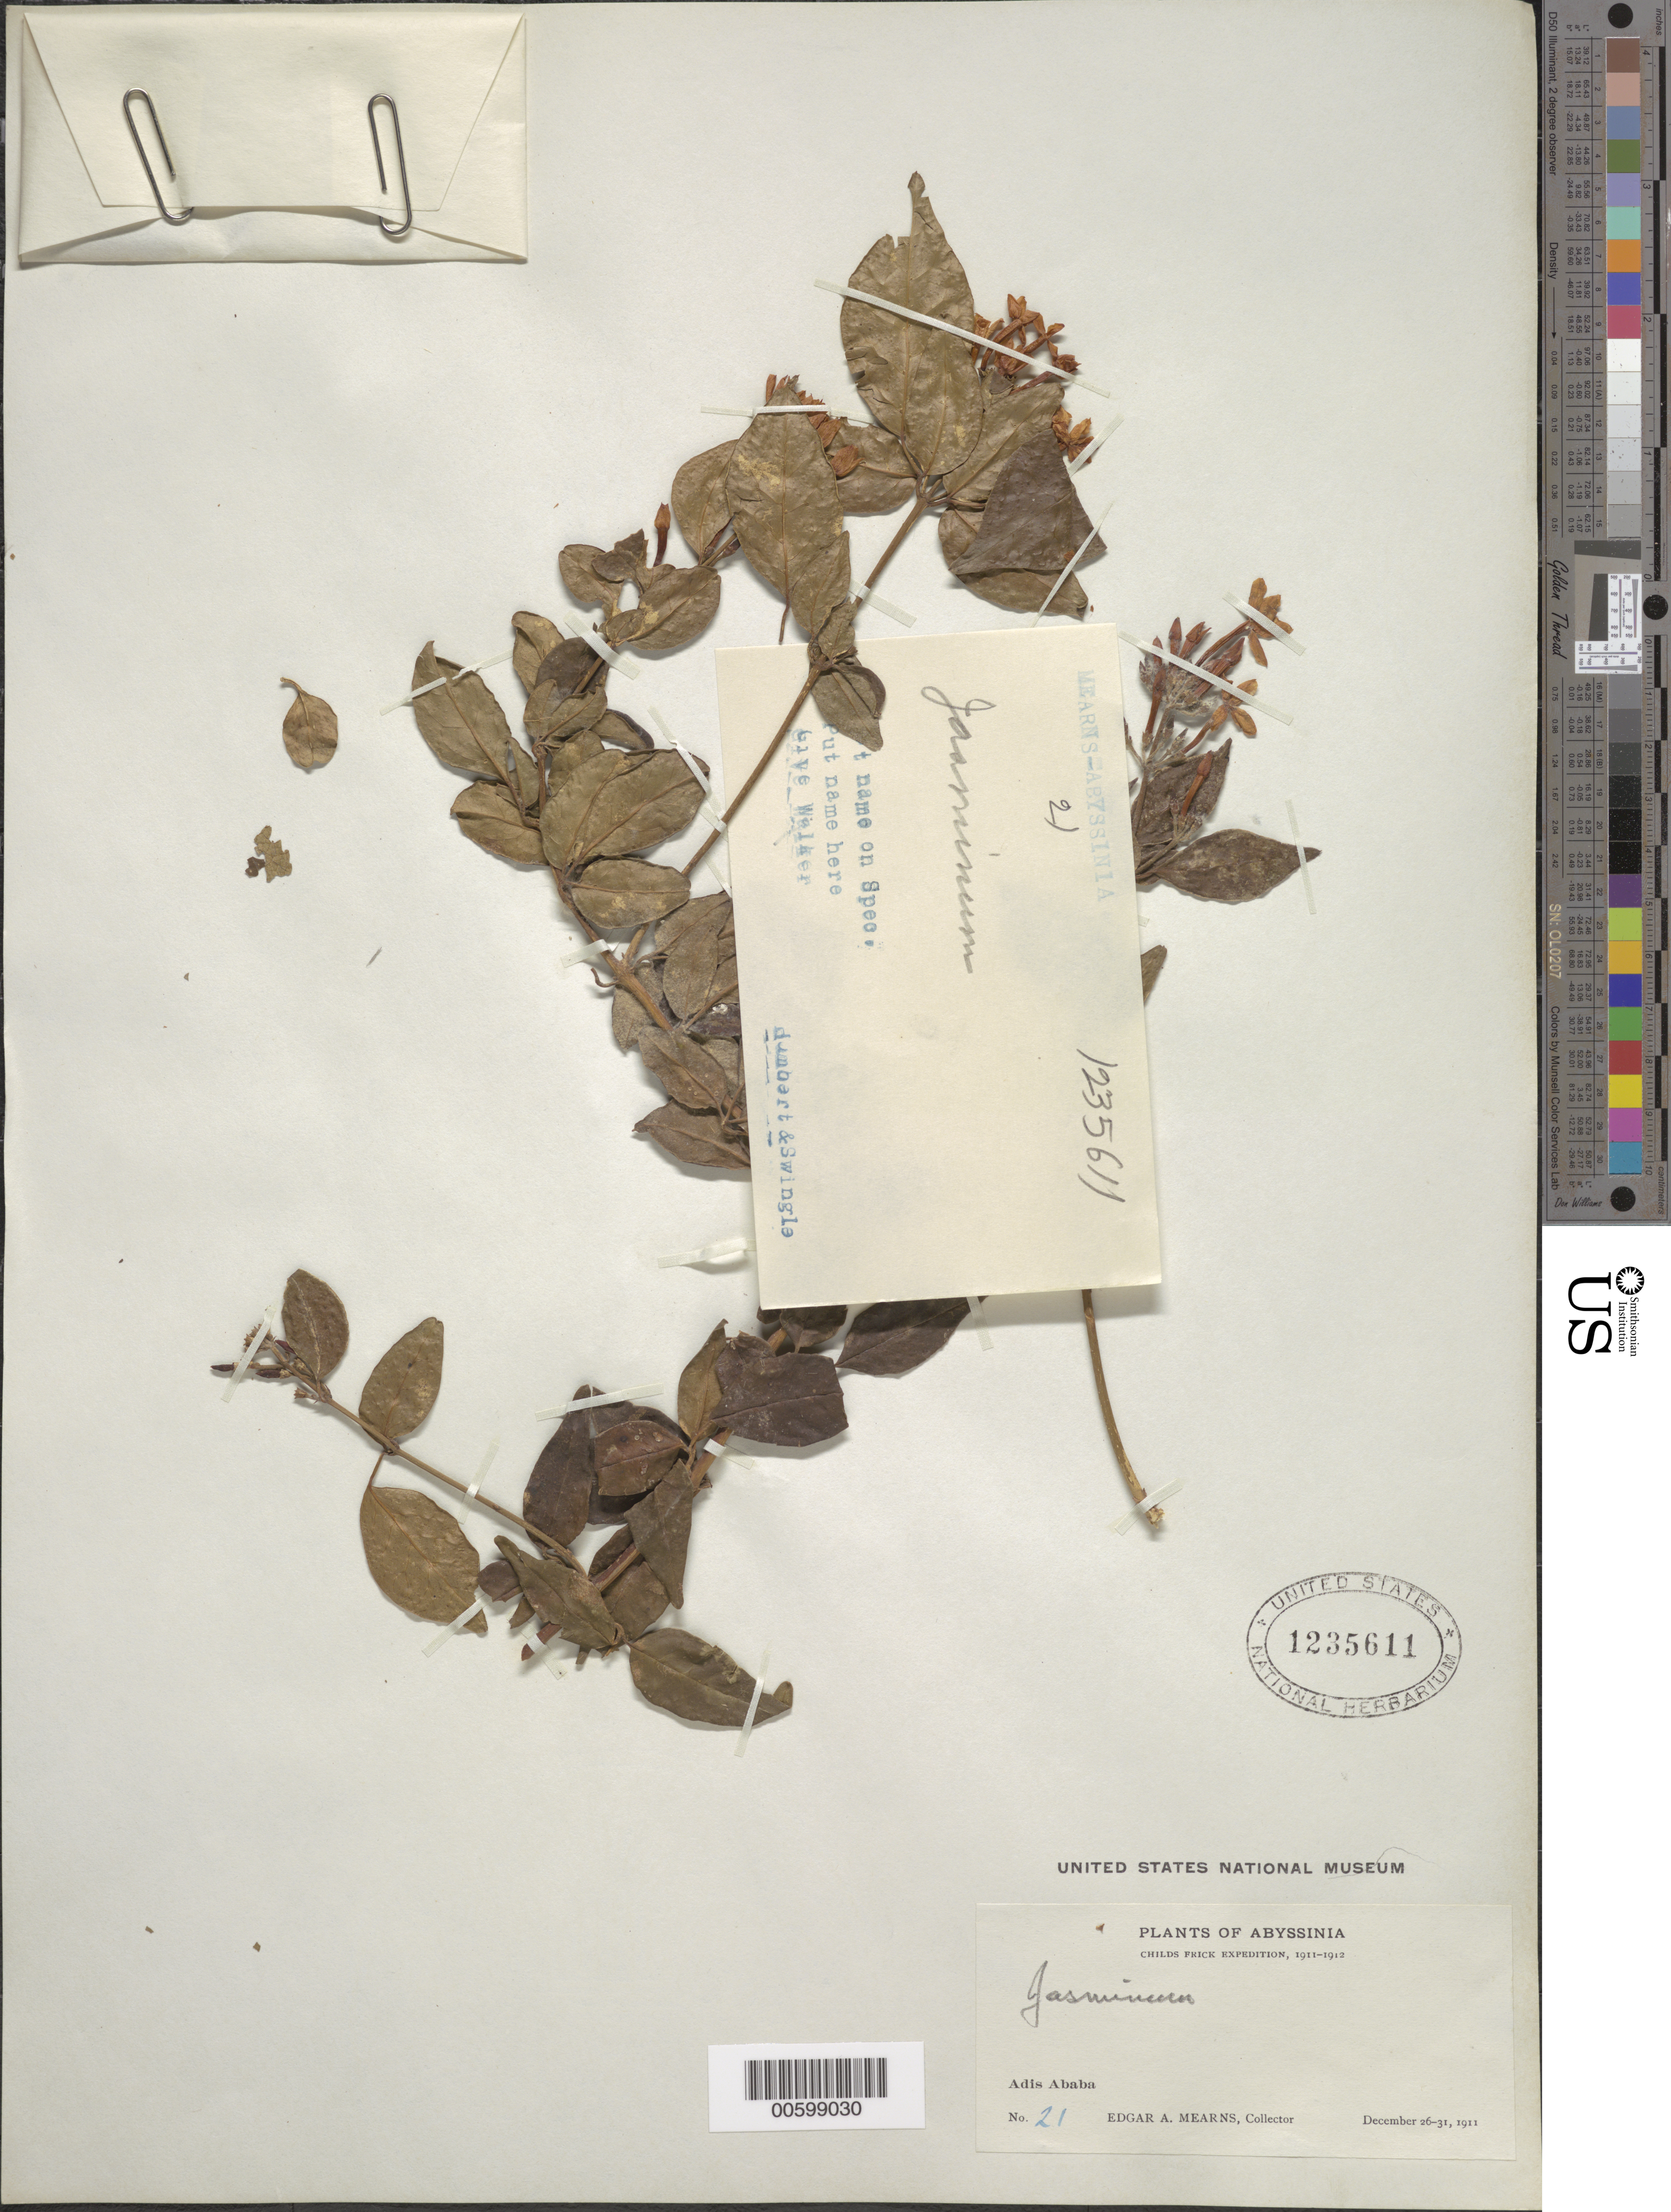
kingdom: Plantae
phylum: Tracheophyta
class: Magnoliopsida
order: Lamiales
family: Oleaceae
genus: Jasminum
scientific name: Jasminum sp.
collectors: E. A. Mearns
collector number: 21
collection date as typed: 26 Dec 1911 to 31 Dec 1911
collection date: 1911-12-26/1911-12-31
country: Ethiopia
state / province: Oromiya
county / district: Shewa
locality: Addis Ababa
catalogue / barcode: US 1235611